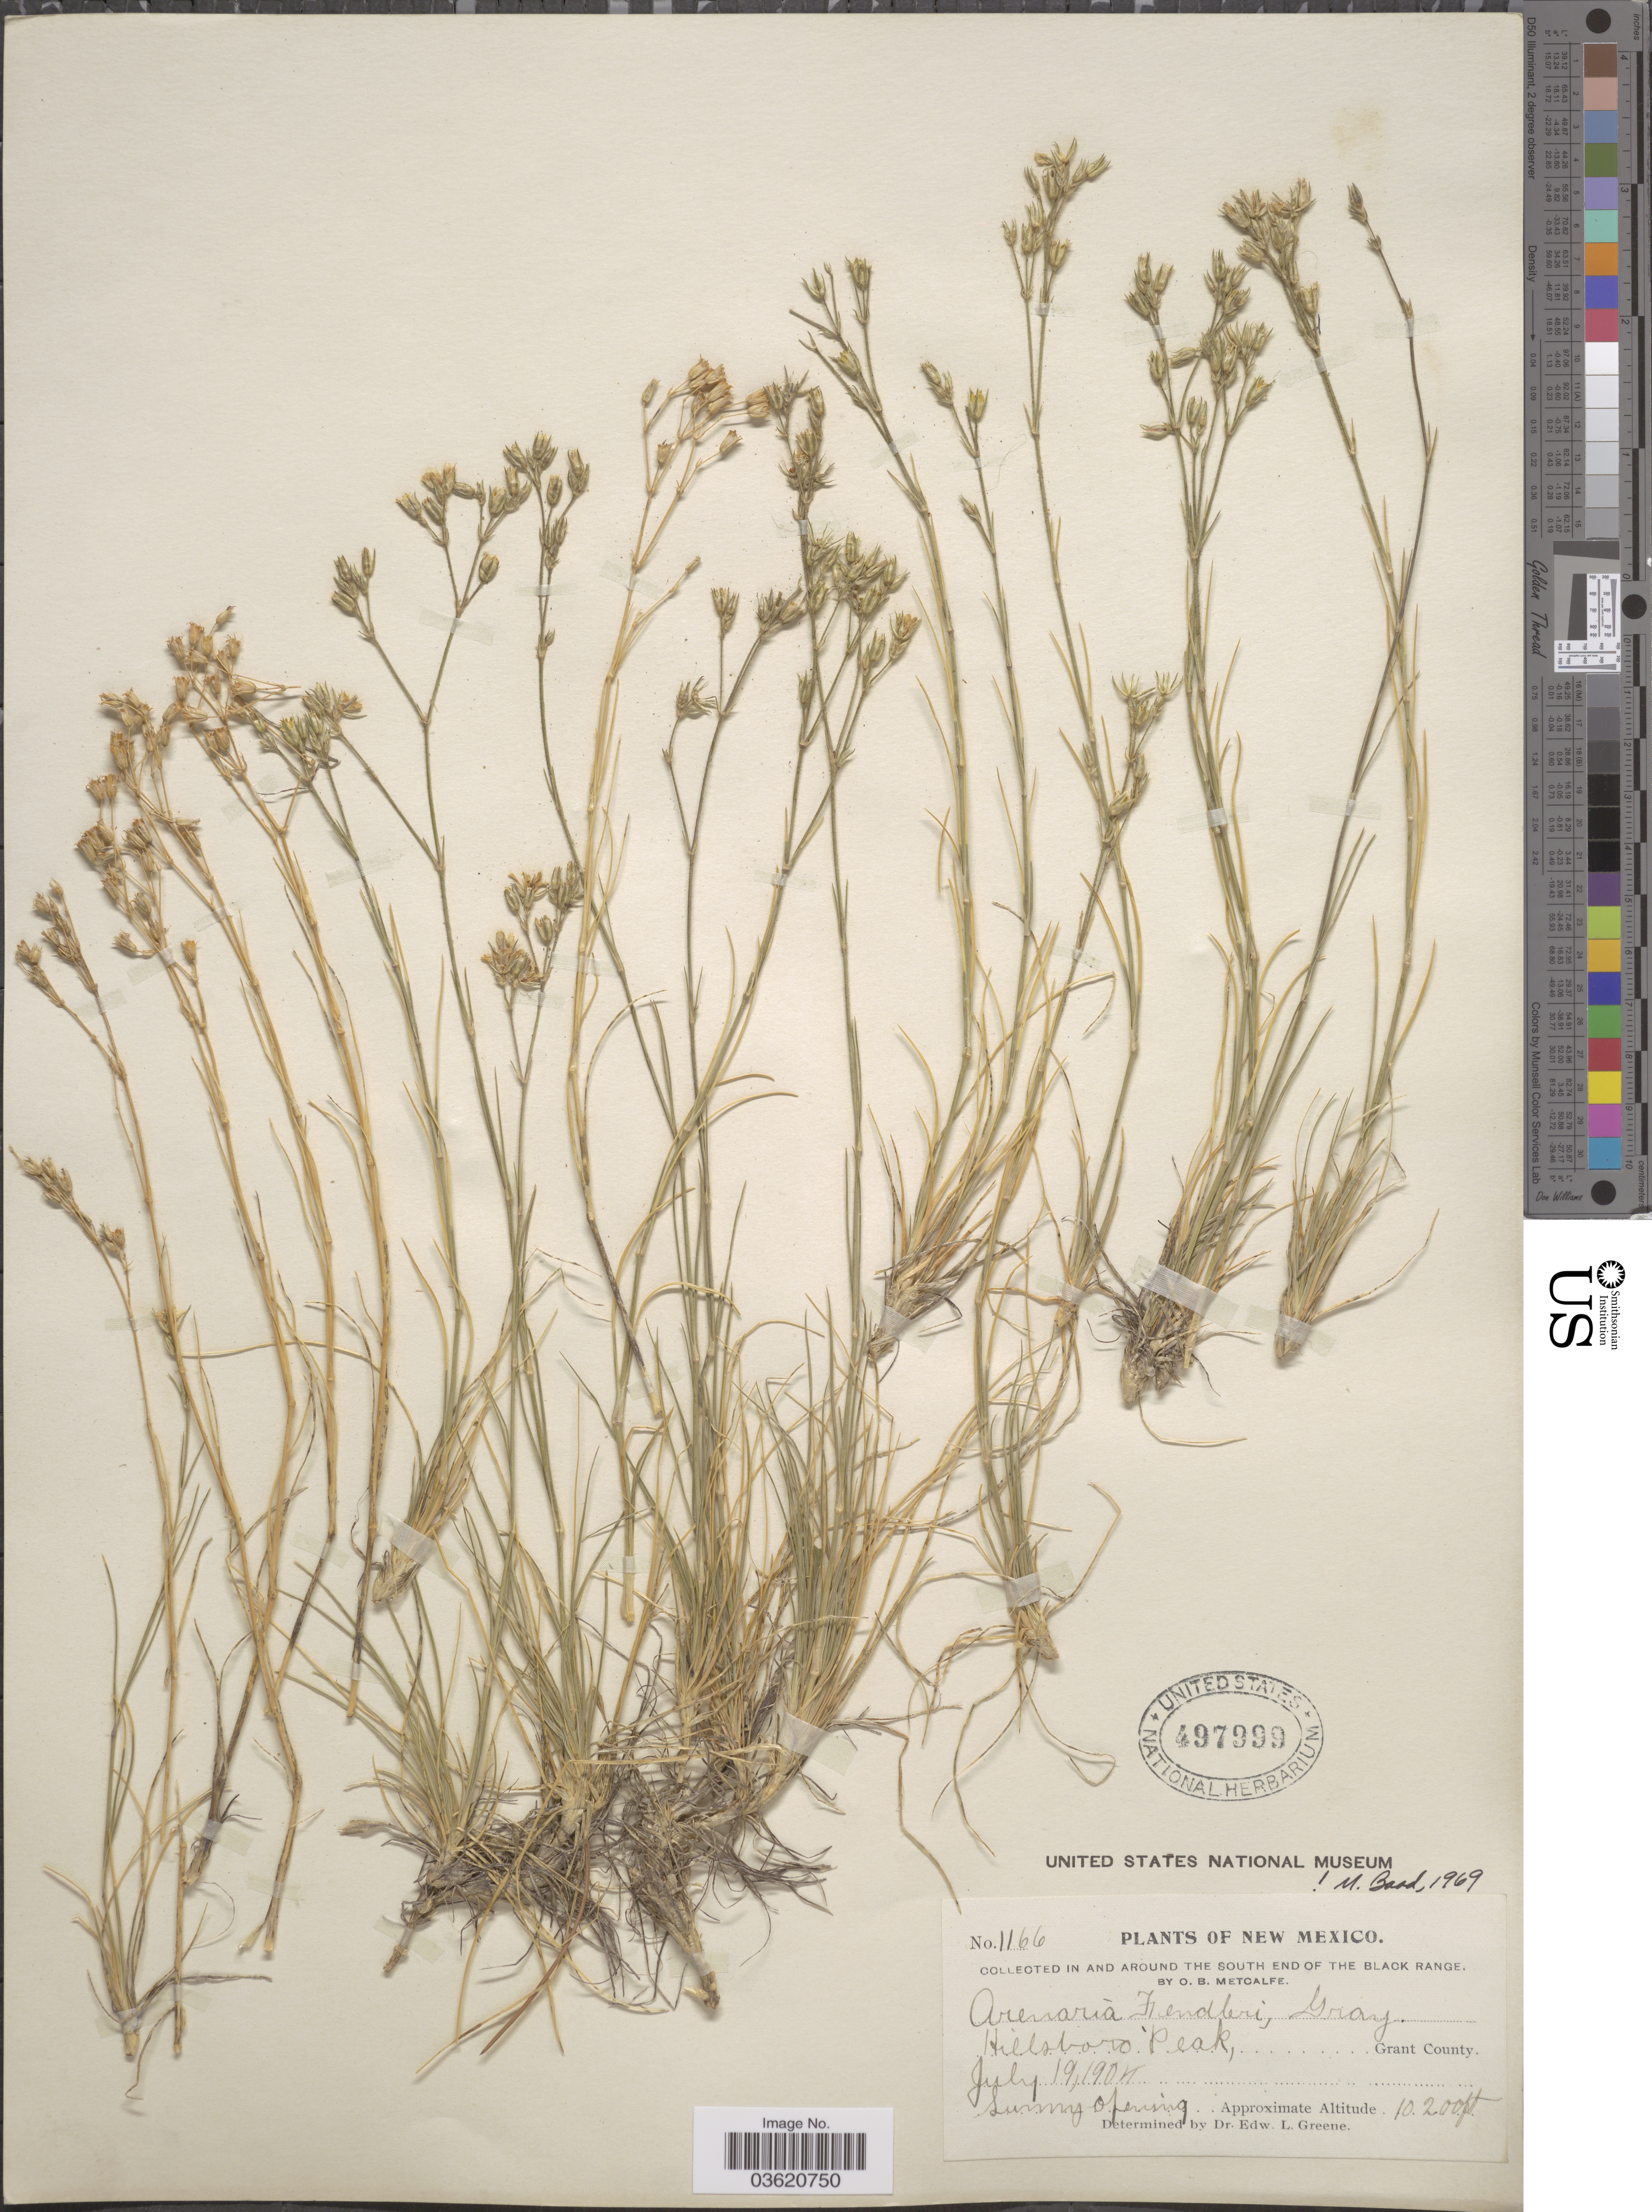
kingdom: Plantae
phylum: Tracheophyta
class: Magnoliopsida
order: Caryophyllales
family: Caryophyllaceae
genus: Eremogone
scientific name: Eremogone fendleri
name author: (A. Gray) Ikonn.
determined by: U.S. National Herbarium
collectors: O. B. Metcalfe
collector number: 1166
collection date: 1904-07-19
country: United States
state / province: New Mexico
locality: In and around the south end of the Black Range. Hillsboro Peak, Grant County.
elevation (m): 3109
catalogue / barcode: US 497999